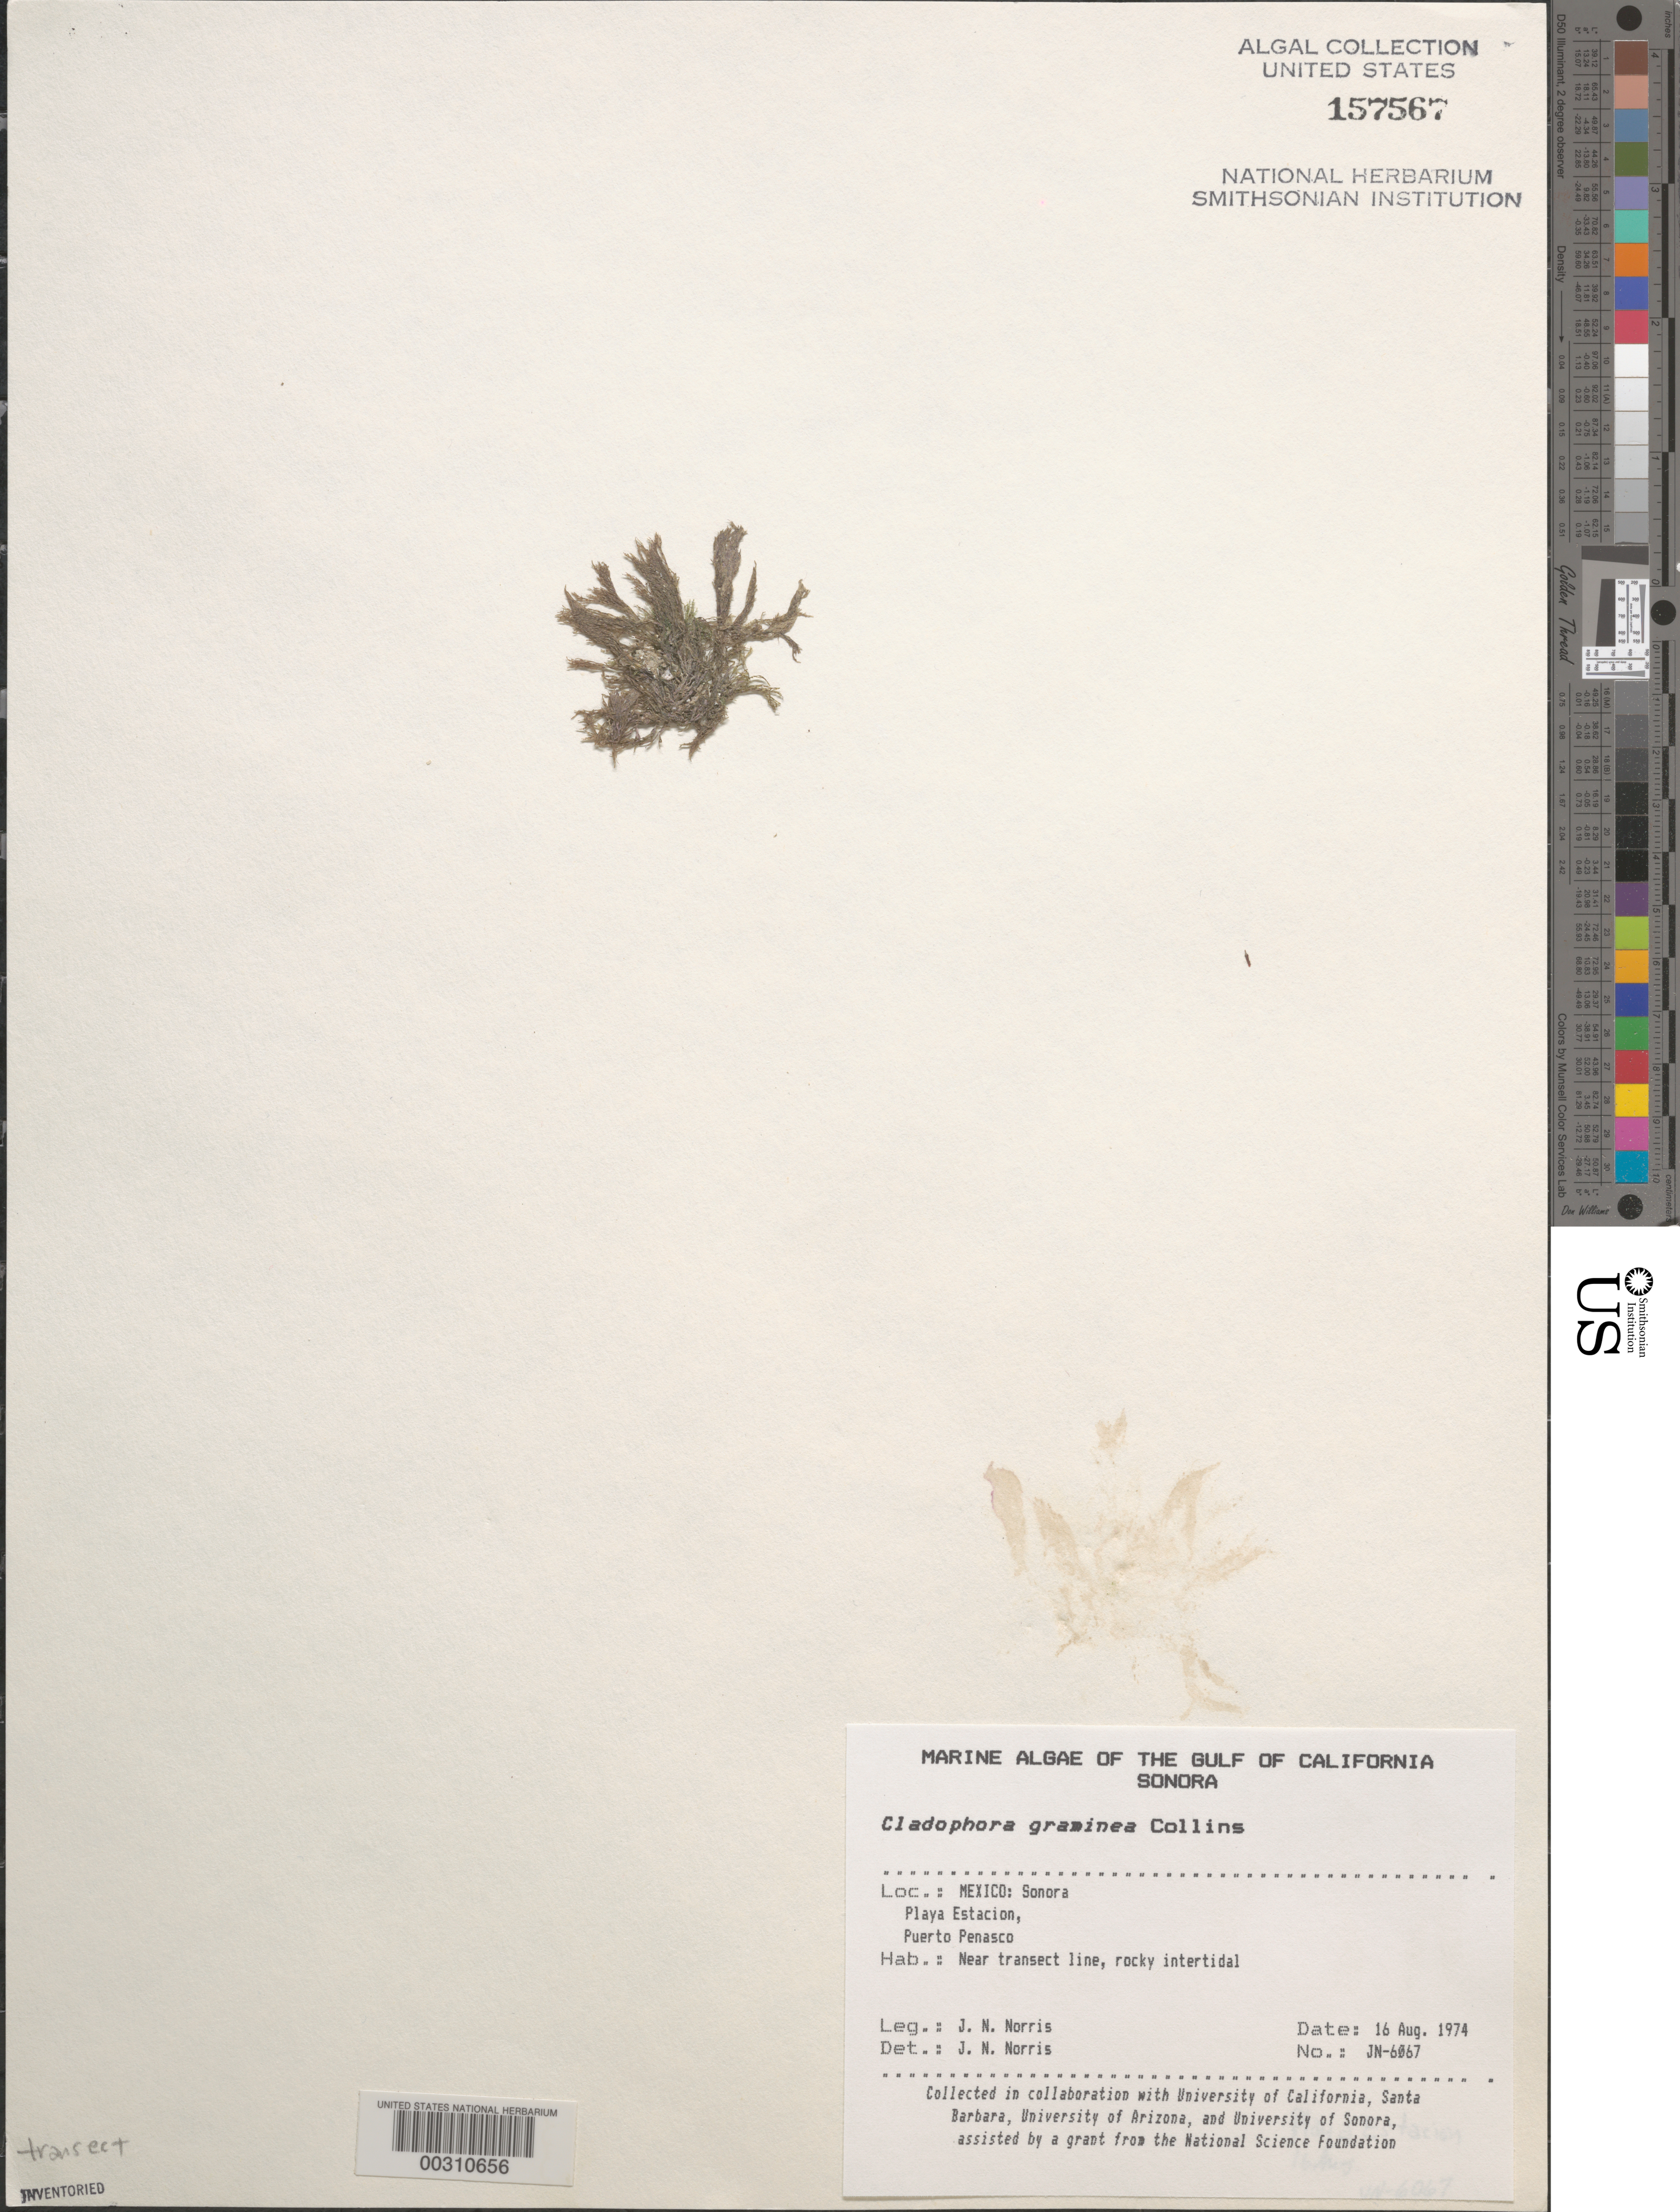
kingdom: Plantae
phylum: Chlorophyta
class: Ulvophyceae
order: Cladophorales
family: Cladophoraceae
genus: Cladophora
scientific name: Cladophora graminea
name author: Collins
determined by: Norris, James N.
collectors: J. N. Norris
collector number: JN-6067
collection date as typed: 16 Aug 1974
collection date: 1974-08-16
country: Mexico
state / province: Sonora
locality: Playa Estacion, Puerto Penasco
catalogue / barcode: US 157567